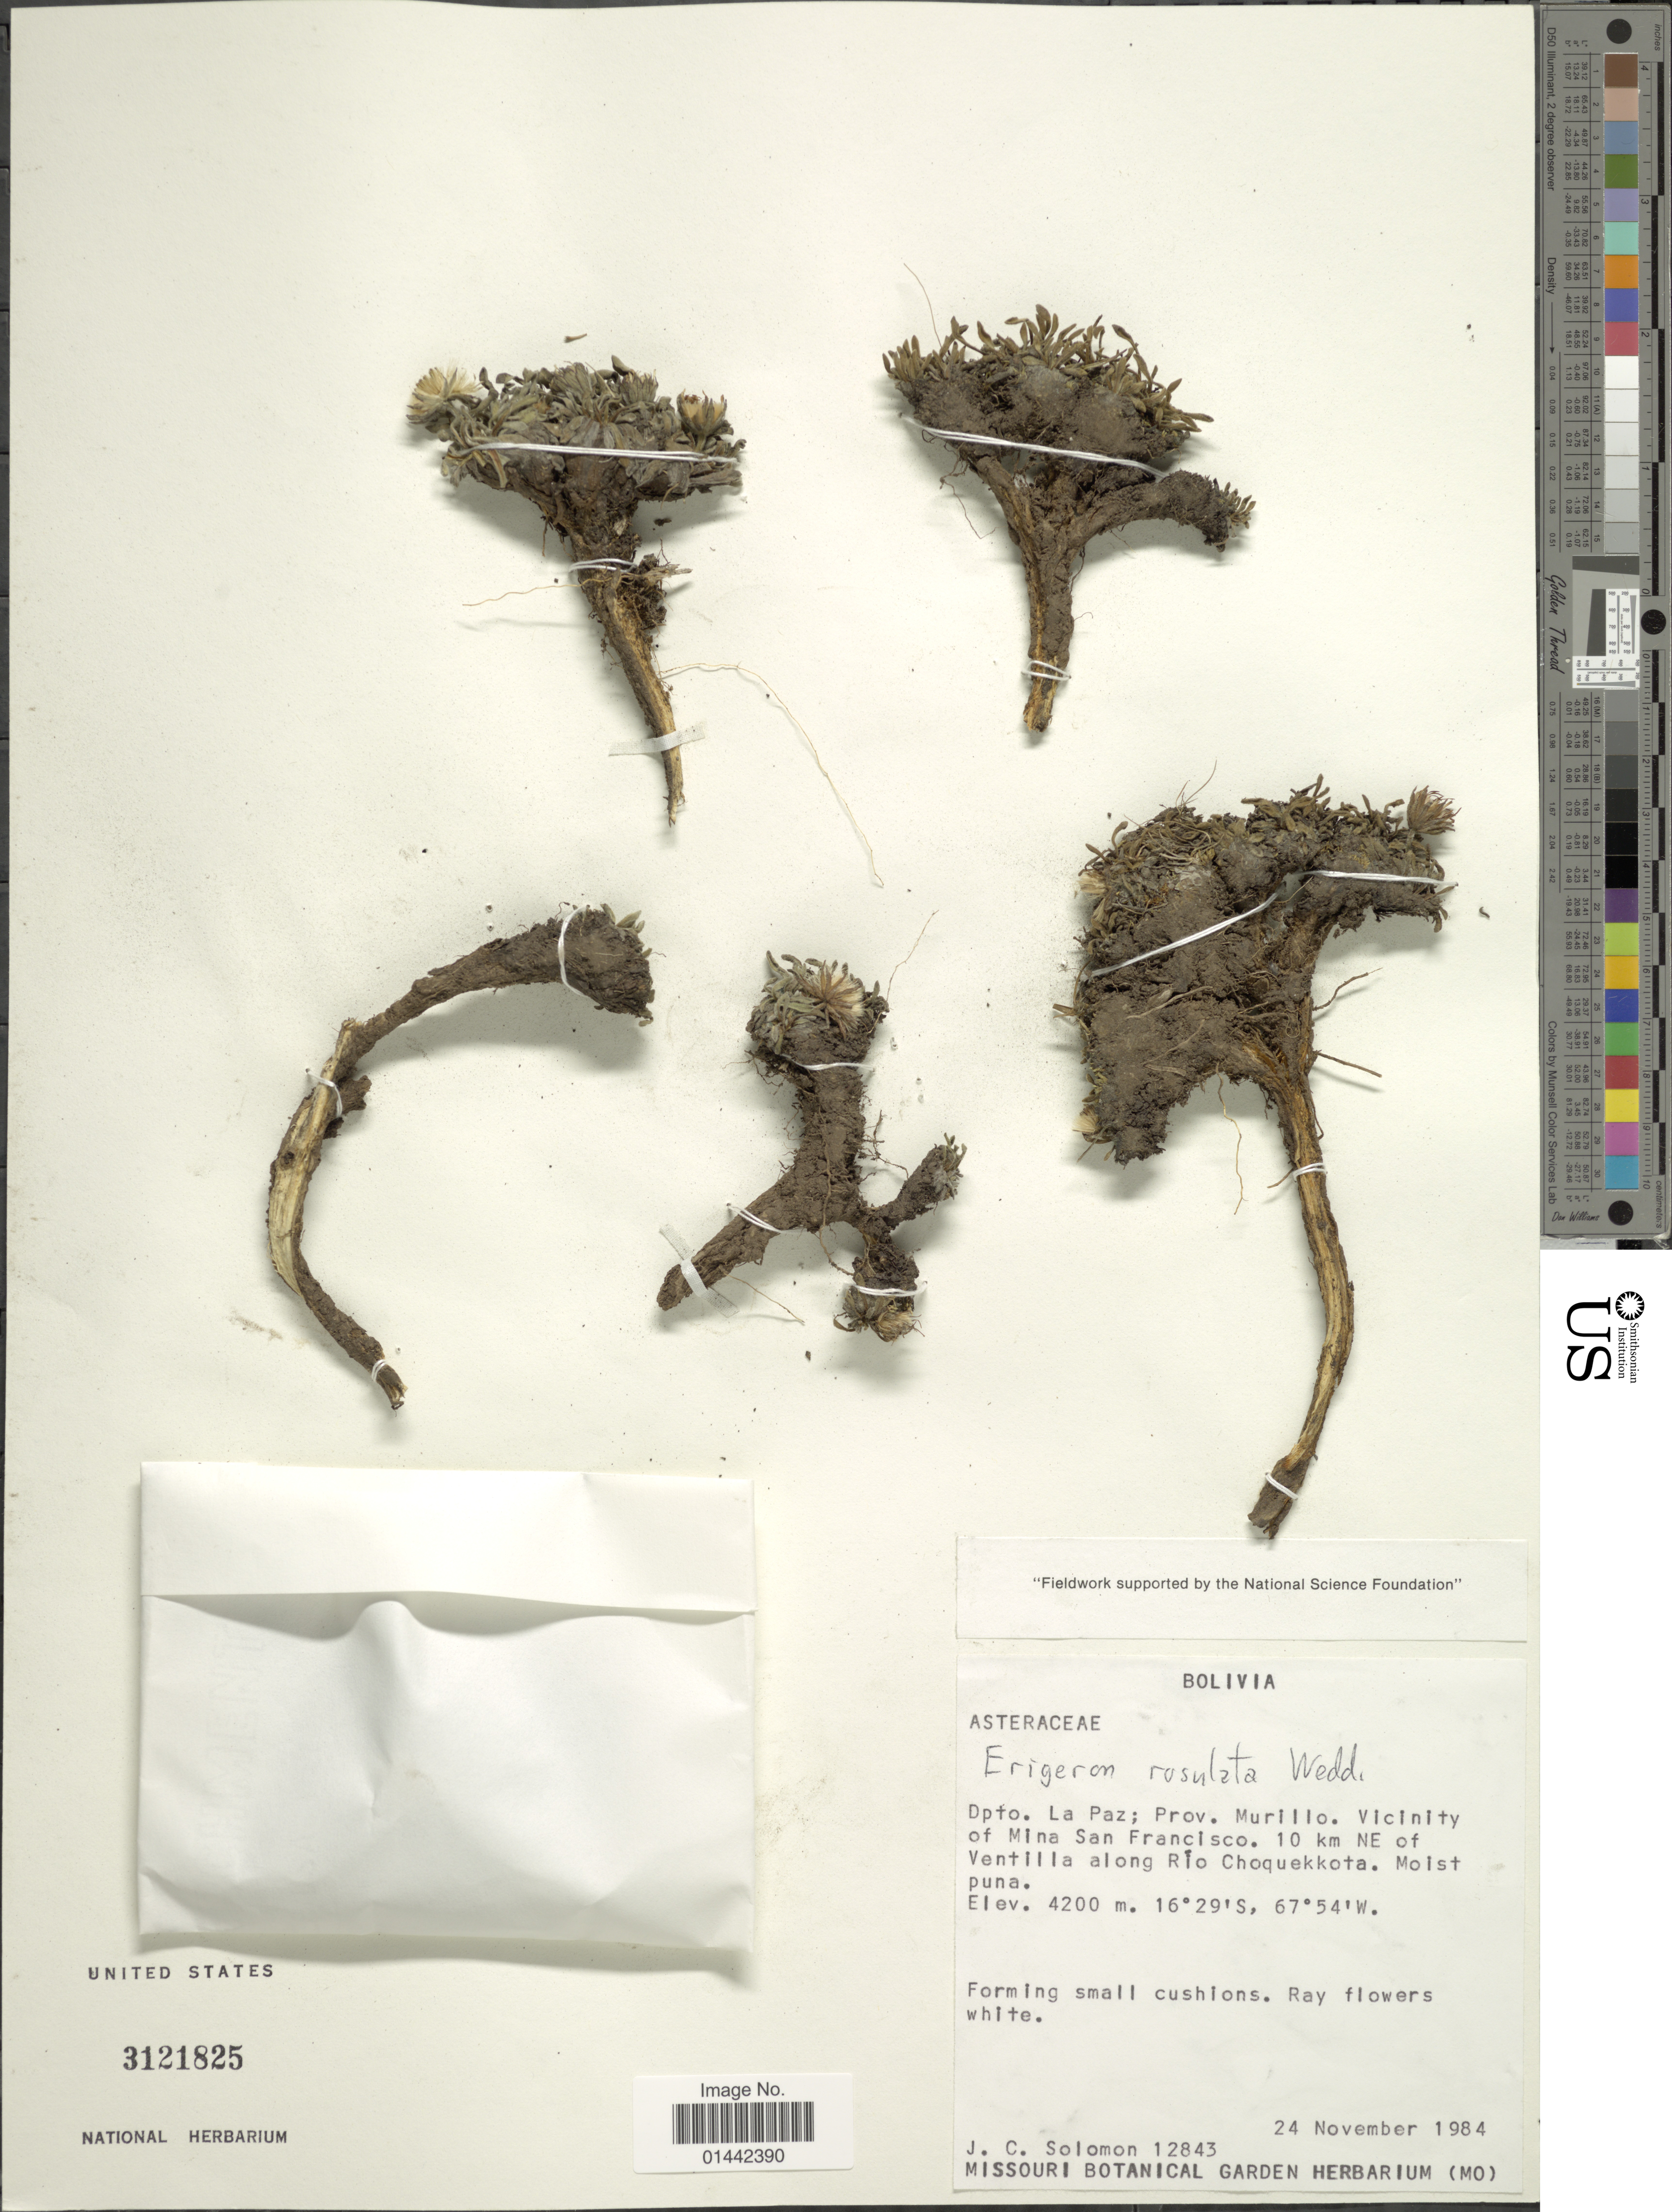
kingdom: Plantae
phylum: Tracheophyta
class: Magnoliopsida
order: Asterales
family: Asteraceae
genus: Erigeron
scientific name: Erigeron rosulatus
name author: Wedd.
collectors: J. C. Solomon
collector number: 12843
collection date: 1984-11-24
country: Bolivia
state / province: La Paz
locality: Prov. Murillo, vicinity of Mina San Francisco, 10 km NE of Ventilla along Rio Choquekkota, moist puna.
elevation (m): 4200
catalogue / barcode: US 3121825